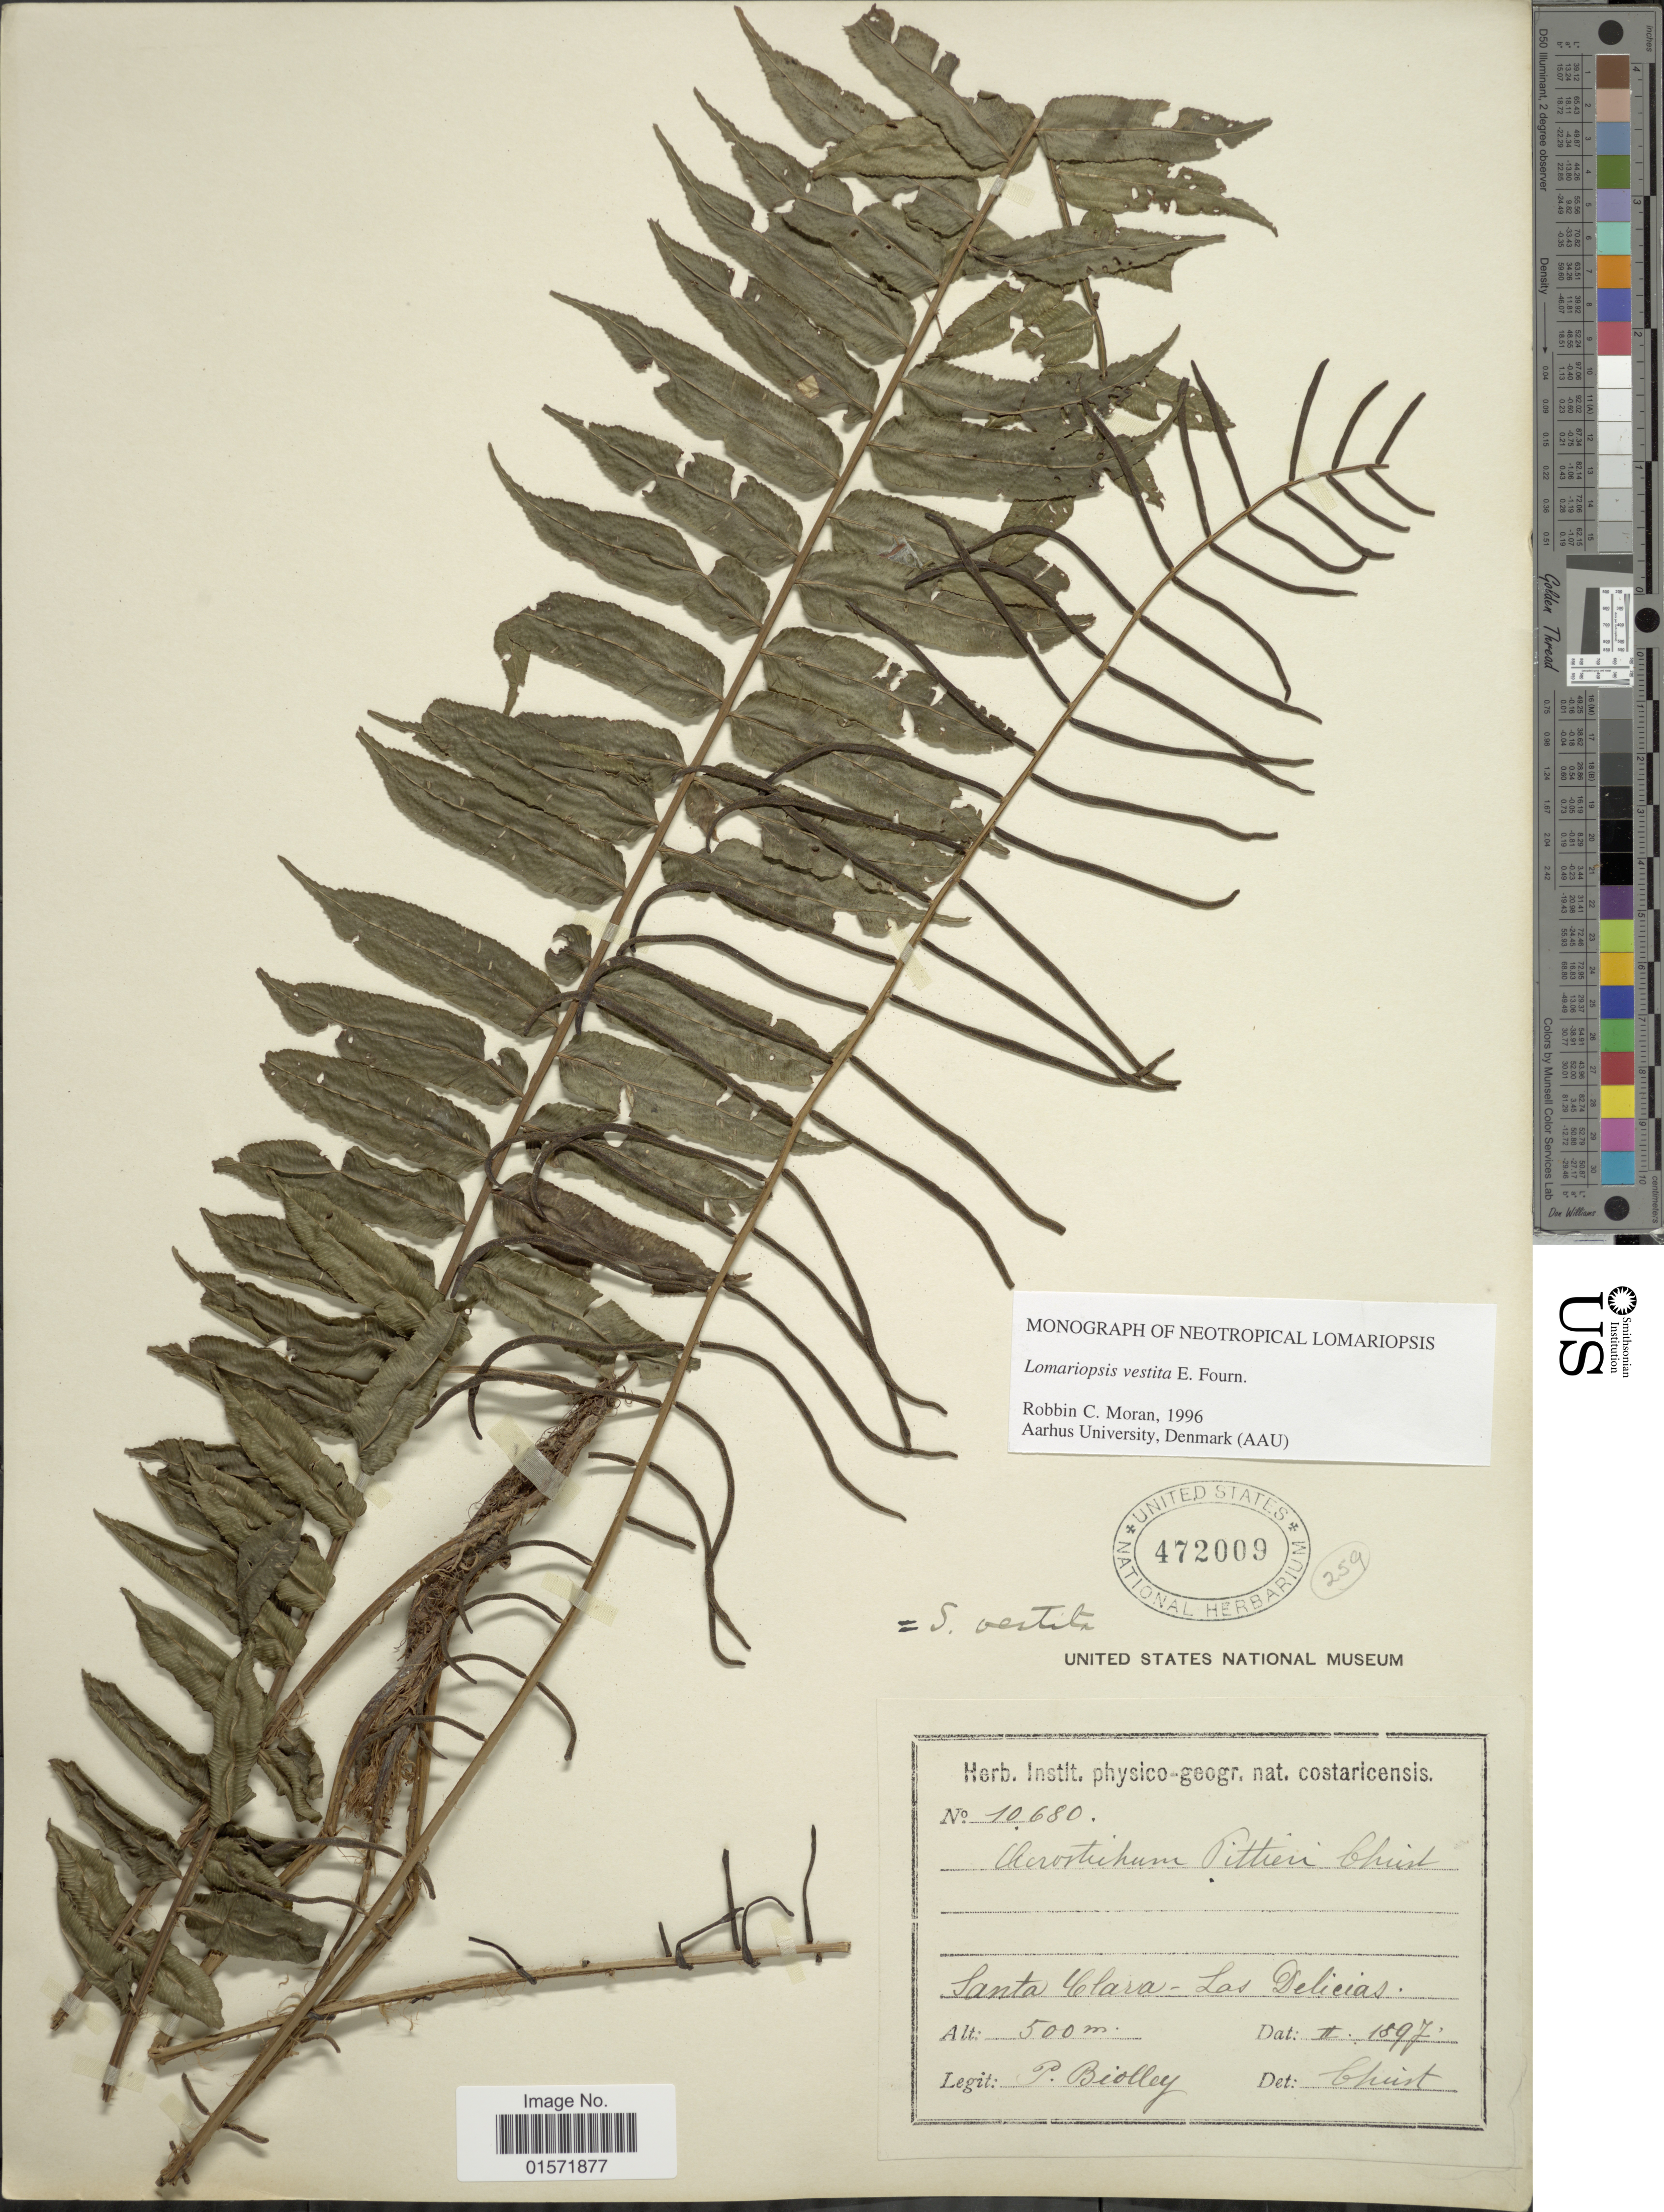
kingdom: Plantae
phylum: Tracheophyta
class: Polypodiopsida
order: Polypodiales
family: Lomariopsidaceae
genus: Lomariopsis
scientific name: Lomariopsis vestita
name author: E. Fourn.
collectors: P. Biolley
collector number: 10680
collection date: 1897-02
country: Costa Rica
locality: Santa Clara - Las Delicias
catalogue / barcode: US 472009